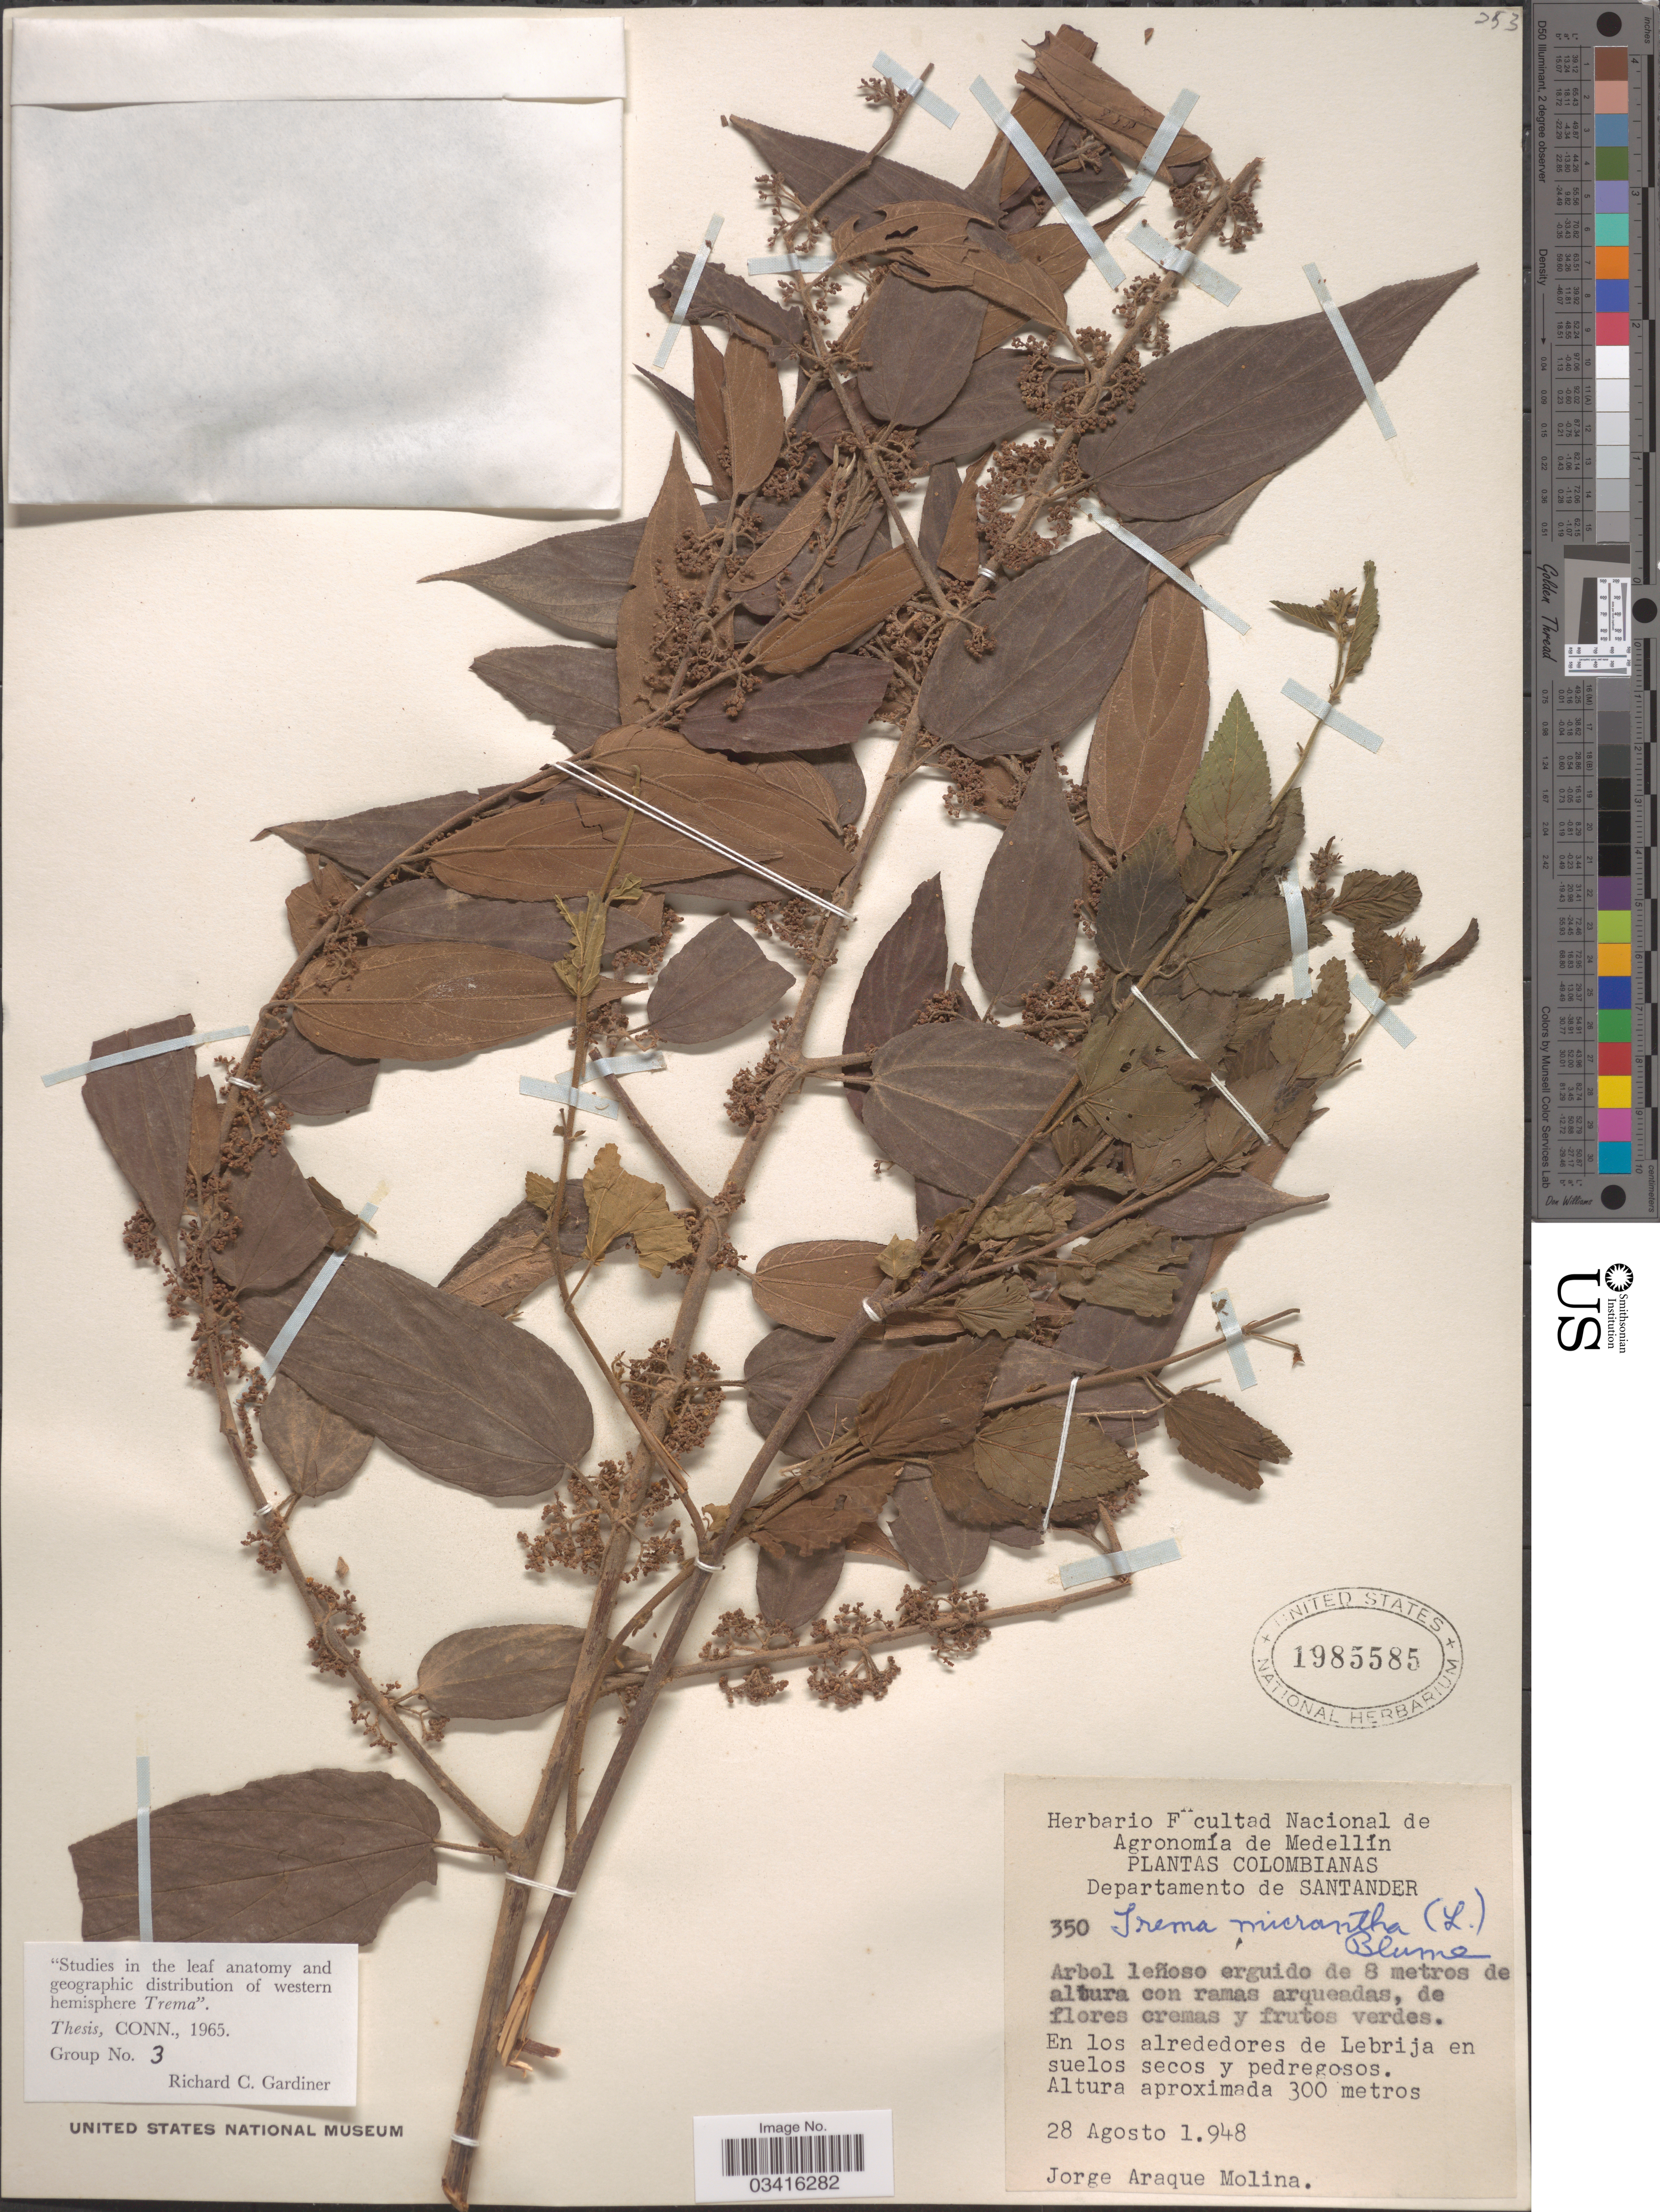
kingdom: Plantae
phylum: Tracheophyta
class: Magnoliopsida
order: Rosales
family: Cannabaceae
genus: Trema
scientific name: Trema micranthum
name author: (L.) Blume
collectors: J. Araque Molina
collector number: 350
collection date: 1948-08-28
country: Colombia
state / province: Santander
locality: Departamento de Santander. En los alrededores de Lebrija en suelos secos y pedregosos.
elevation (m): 300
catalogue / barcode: US 1985585